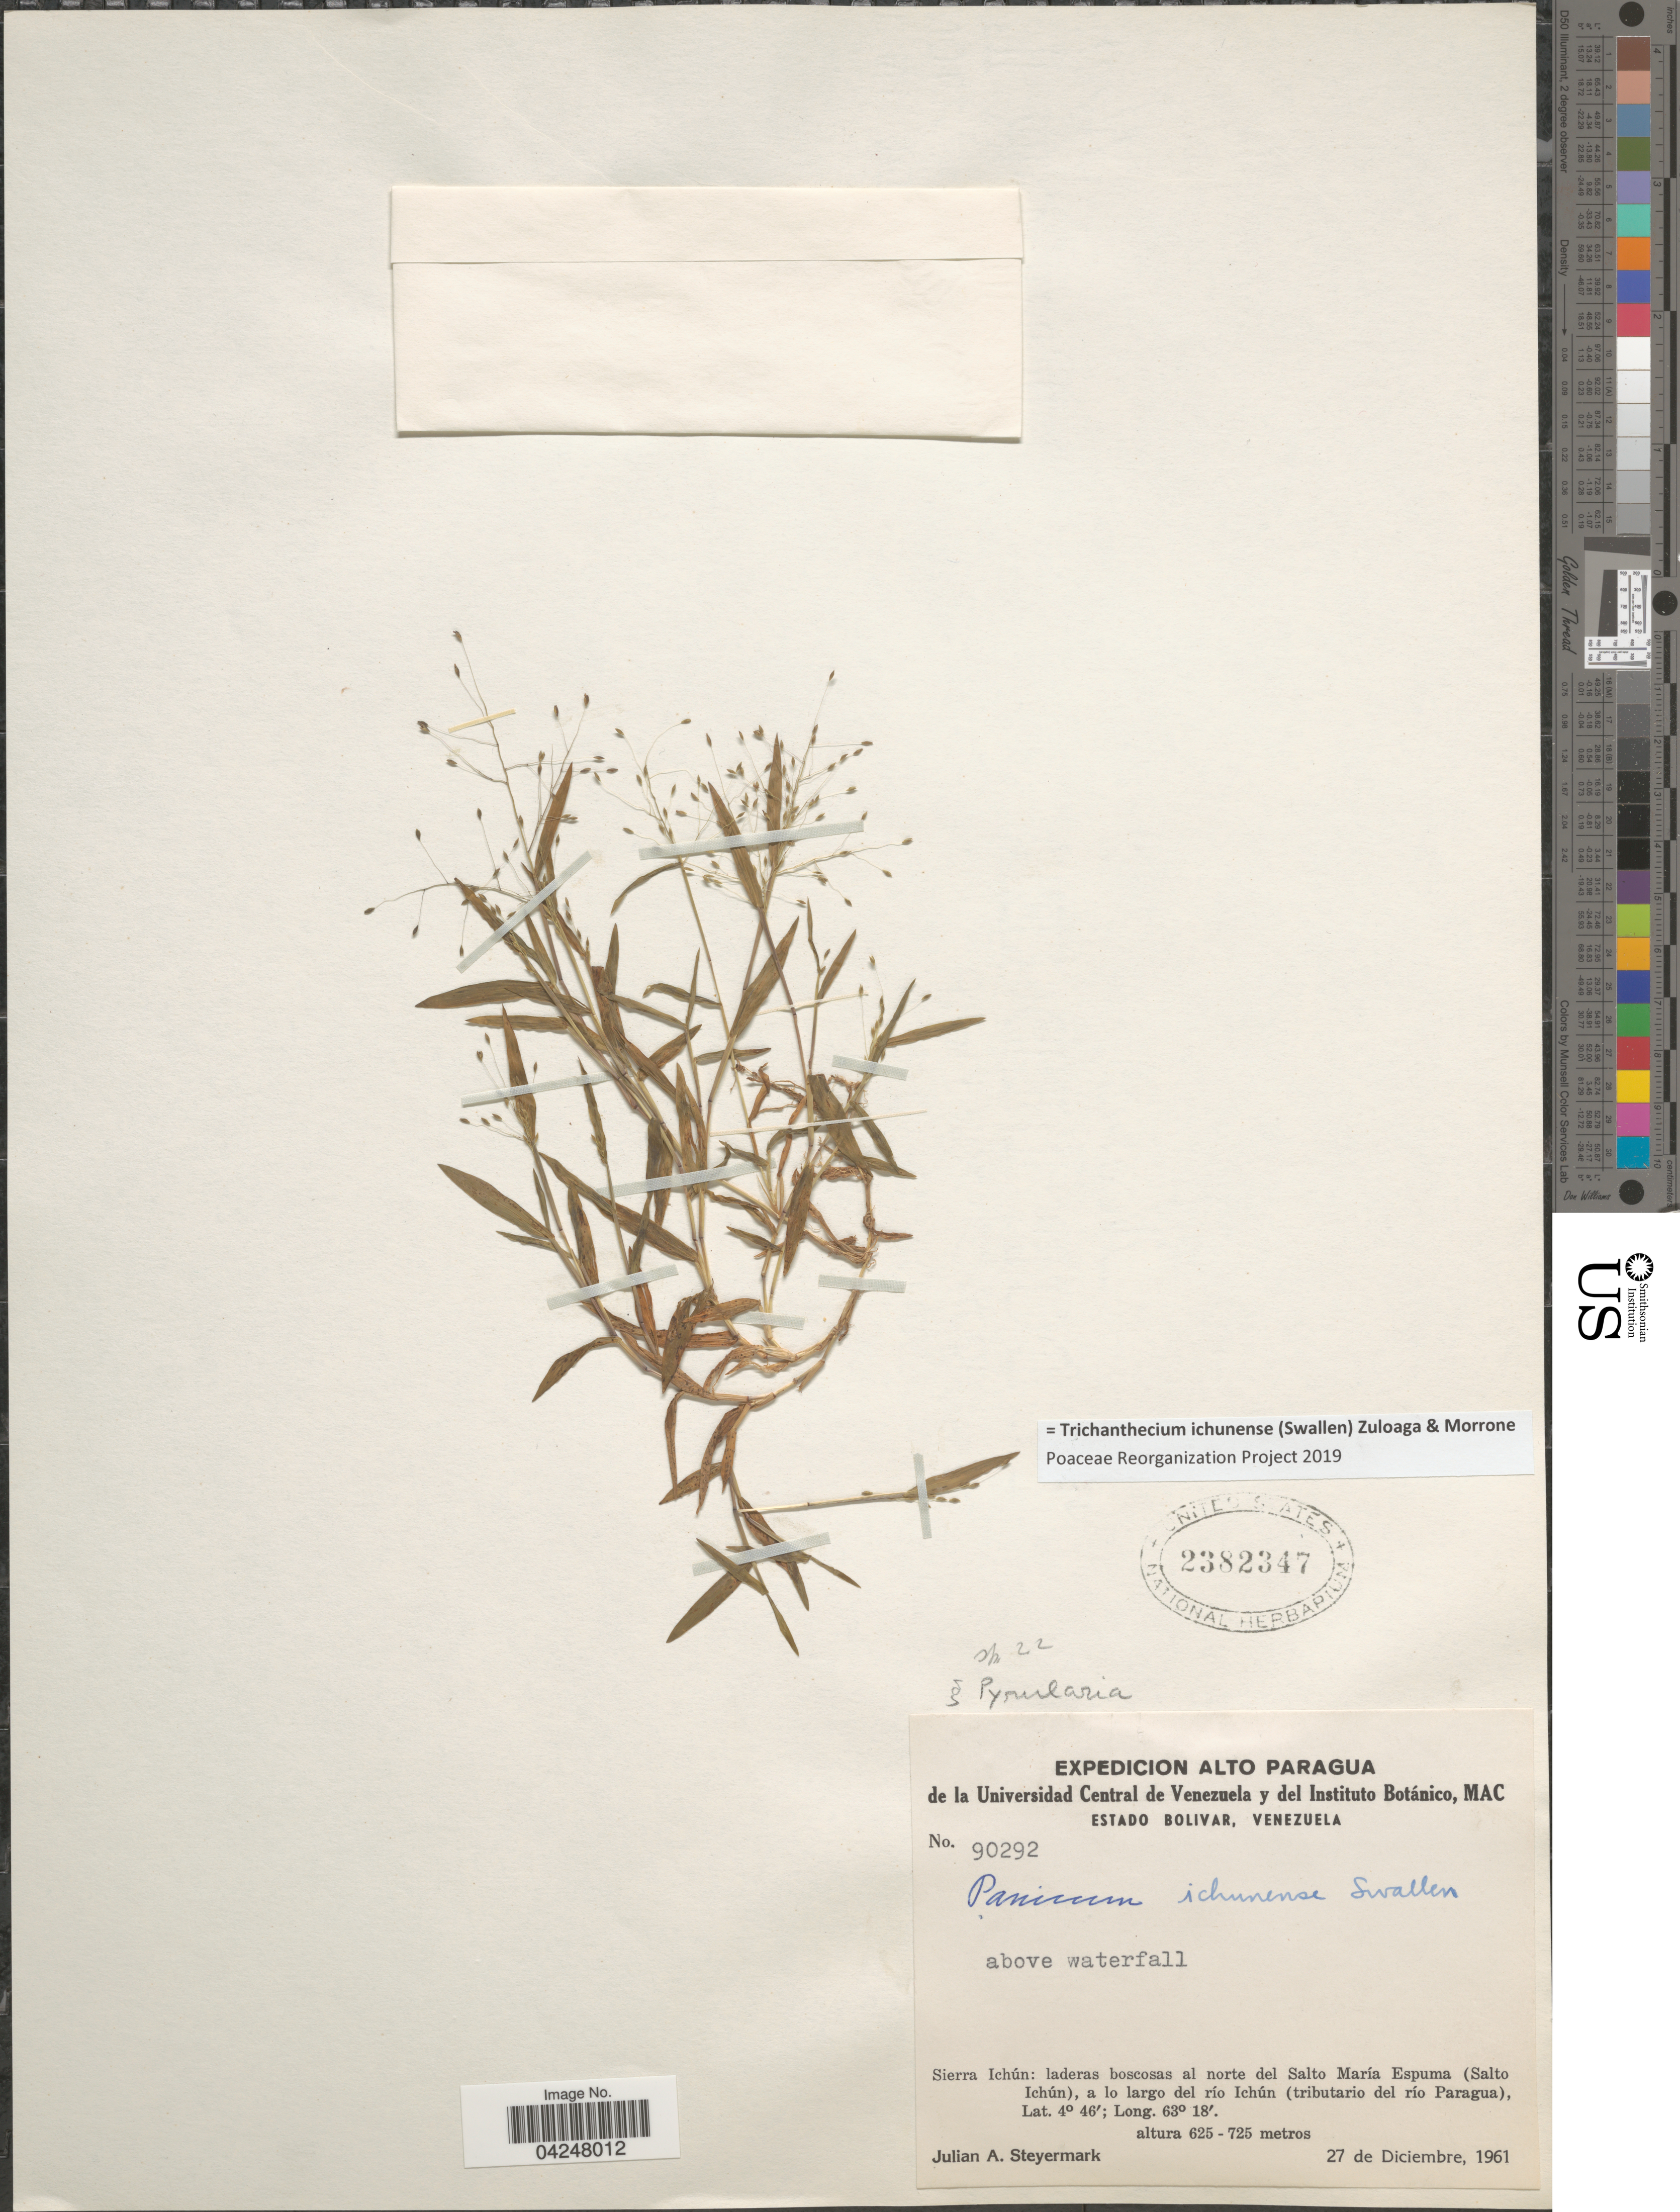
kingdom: Plantae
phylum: Tracheophyta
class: Liliopsida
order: Poales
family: Poaceae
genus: Trichanthecium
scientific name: Trichanthecium ichunense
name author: (Swallen) Zuloaga & Morrone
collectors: J. Steyermark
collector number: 90292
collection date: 1961-12-27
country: Paraguay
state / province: Alto Paraguay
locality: Expedicion Alto Paragua. Sierra Ichún: laderas boscosas al norte del Salto María Espuma (Salto Ichún), a lo largo del río Ichún (tributario del río Paragua).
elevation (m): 625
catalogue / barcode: US 2382347